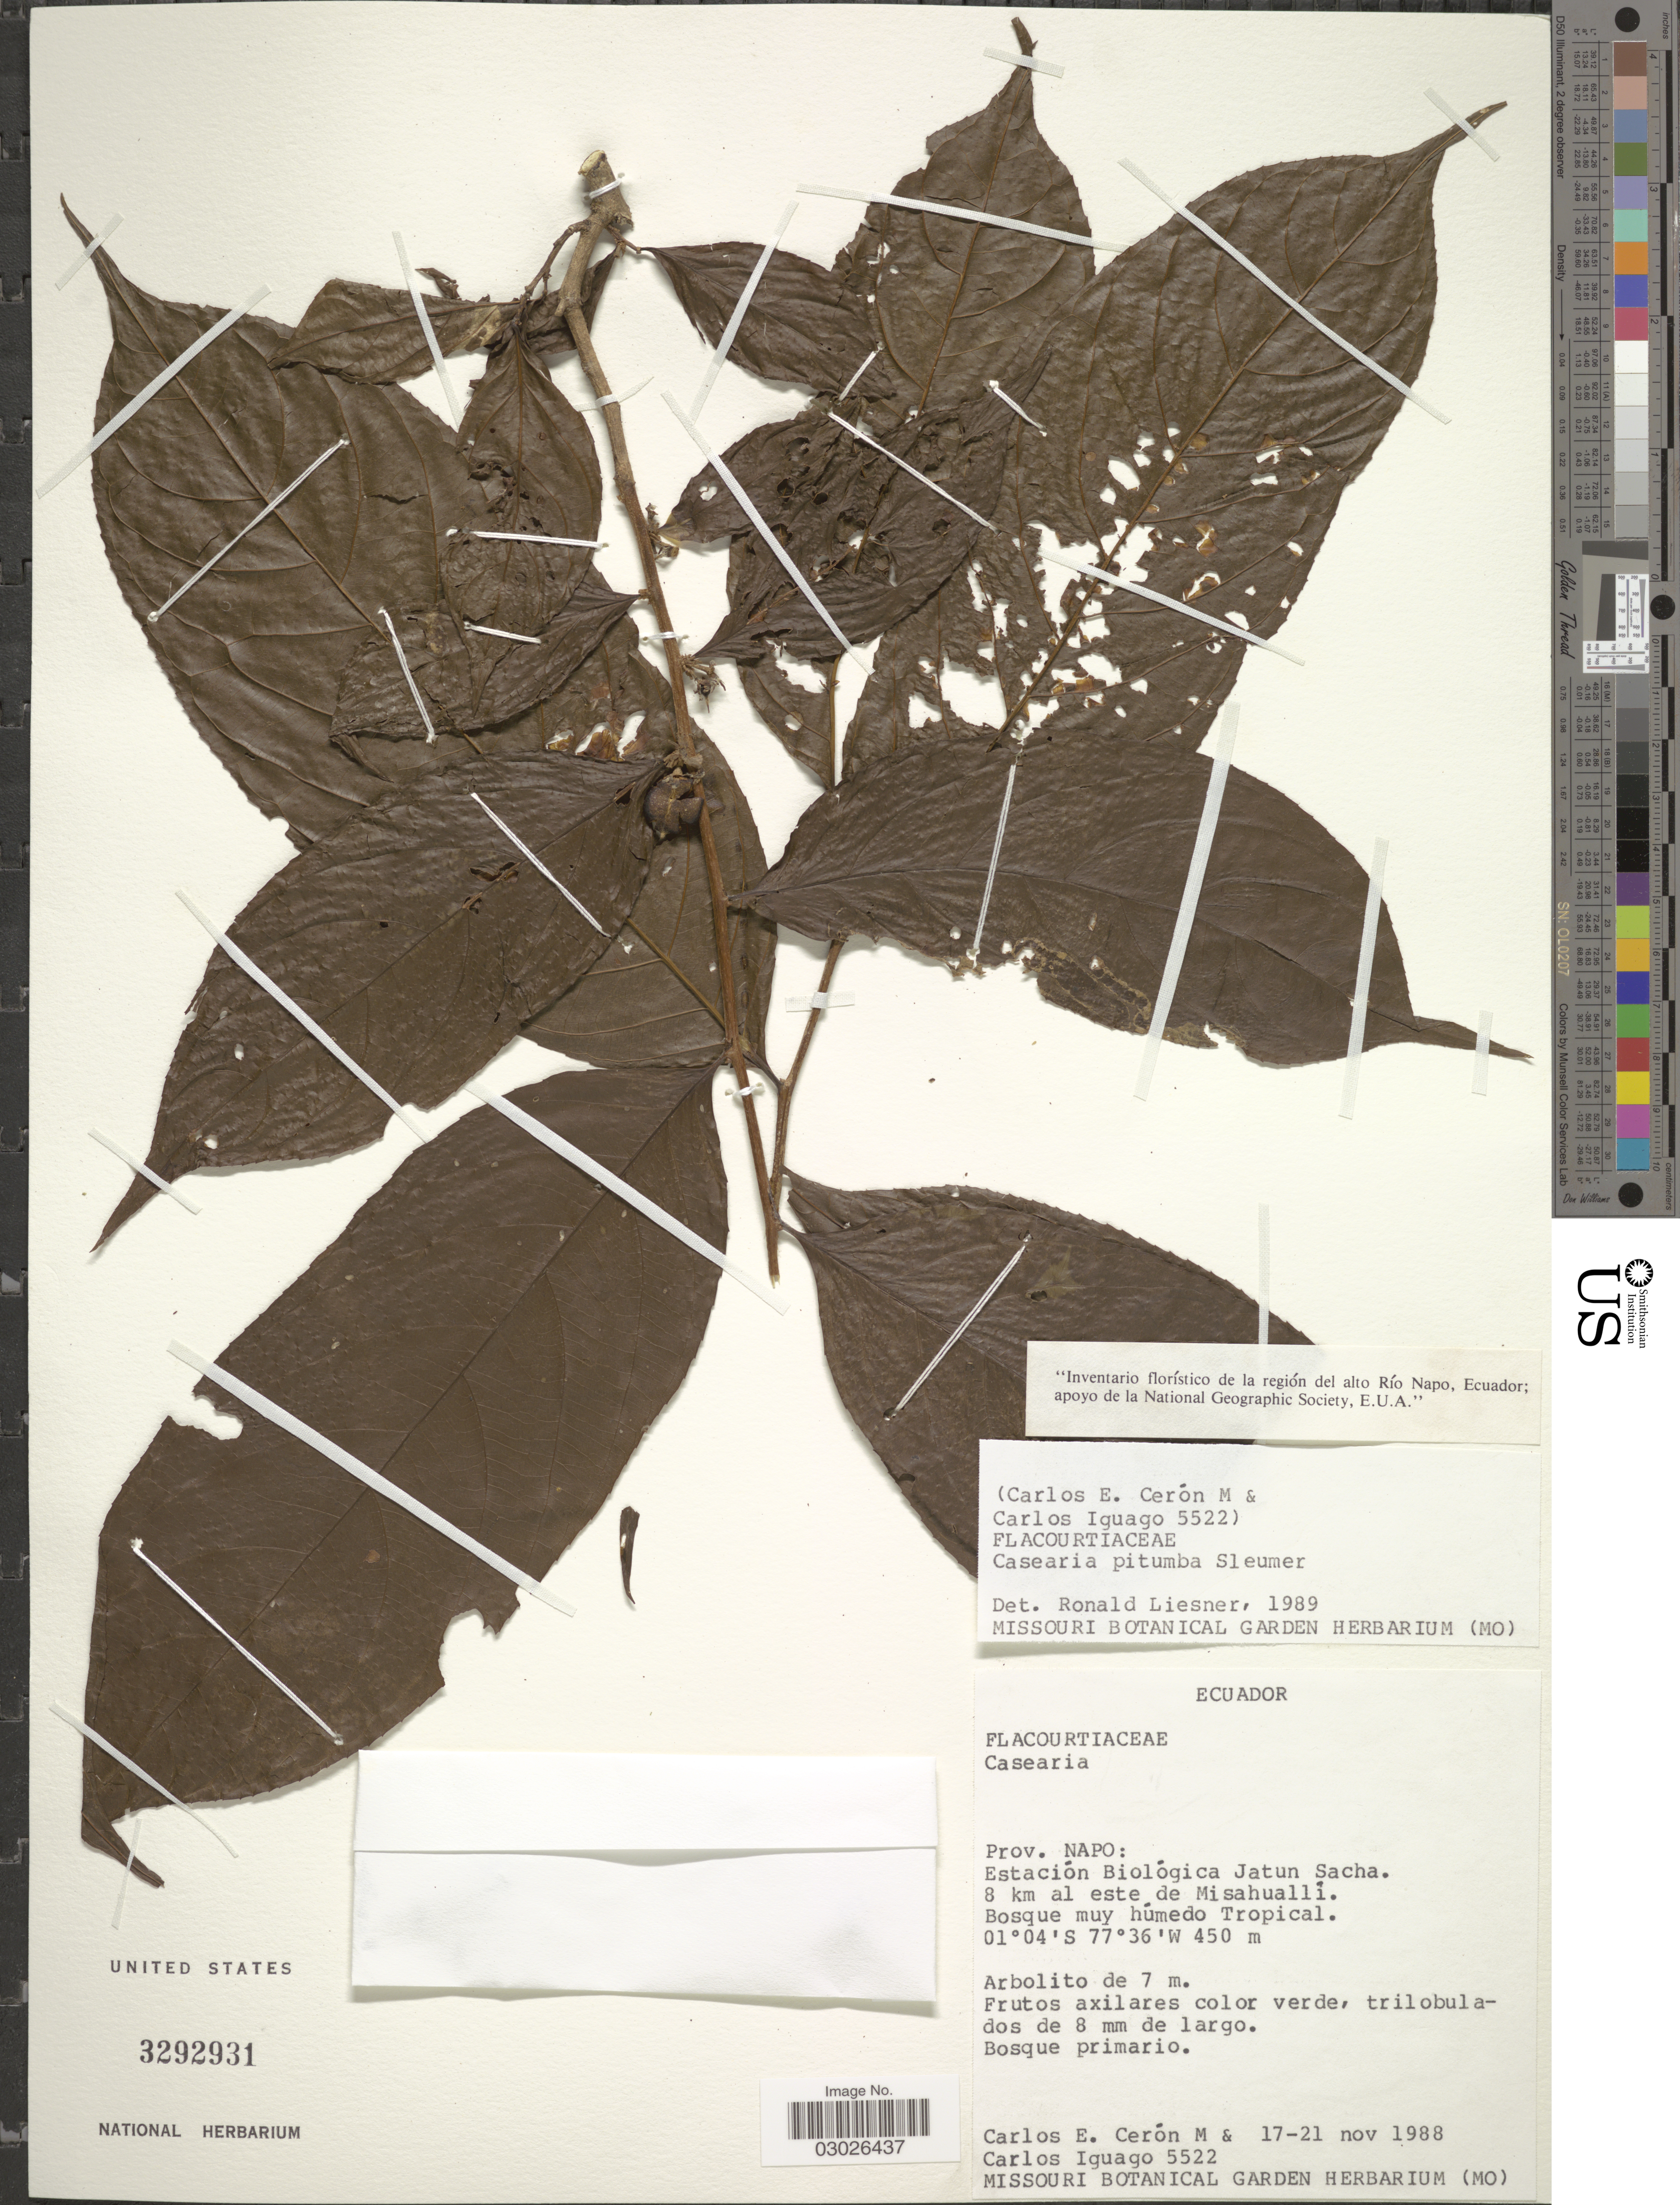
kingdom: Plantae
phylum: Tracheophyta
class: Magnoliopsida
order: Malpighiales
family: Salicaceae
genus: Casearia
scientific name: Casearia pitumba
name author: Sleumer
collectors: C. E. Cerón M. & C. Iguago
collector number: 5522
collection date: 1988-11-17/1988-11-21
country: Ecuador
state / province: Napo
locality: Prov. Napo: Estación Biológica Jatun Sacha. 8 km al este de Misahuallí.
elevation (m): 450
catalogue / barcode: US 3292931